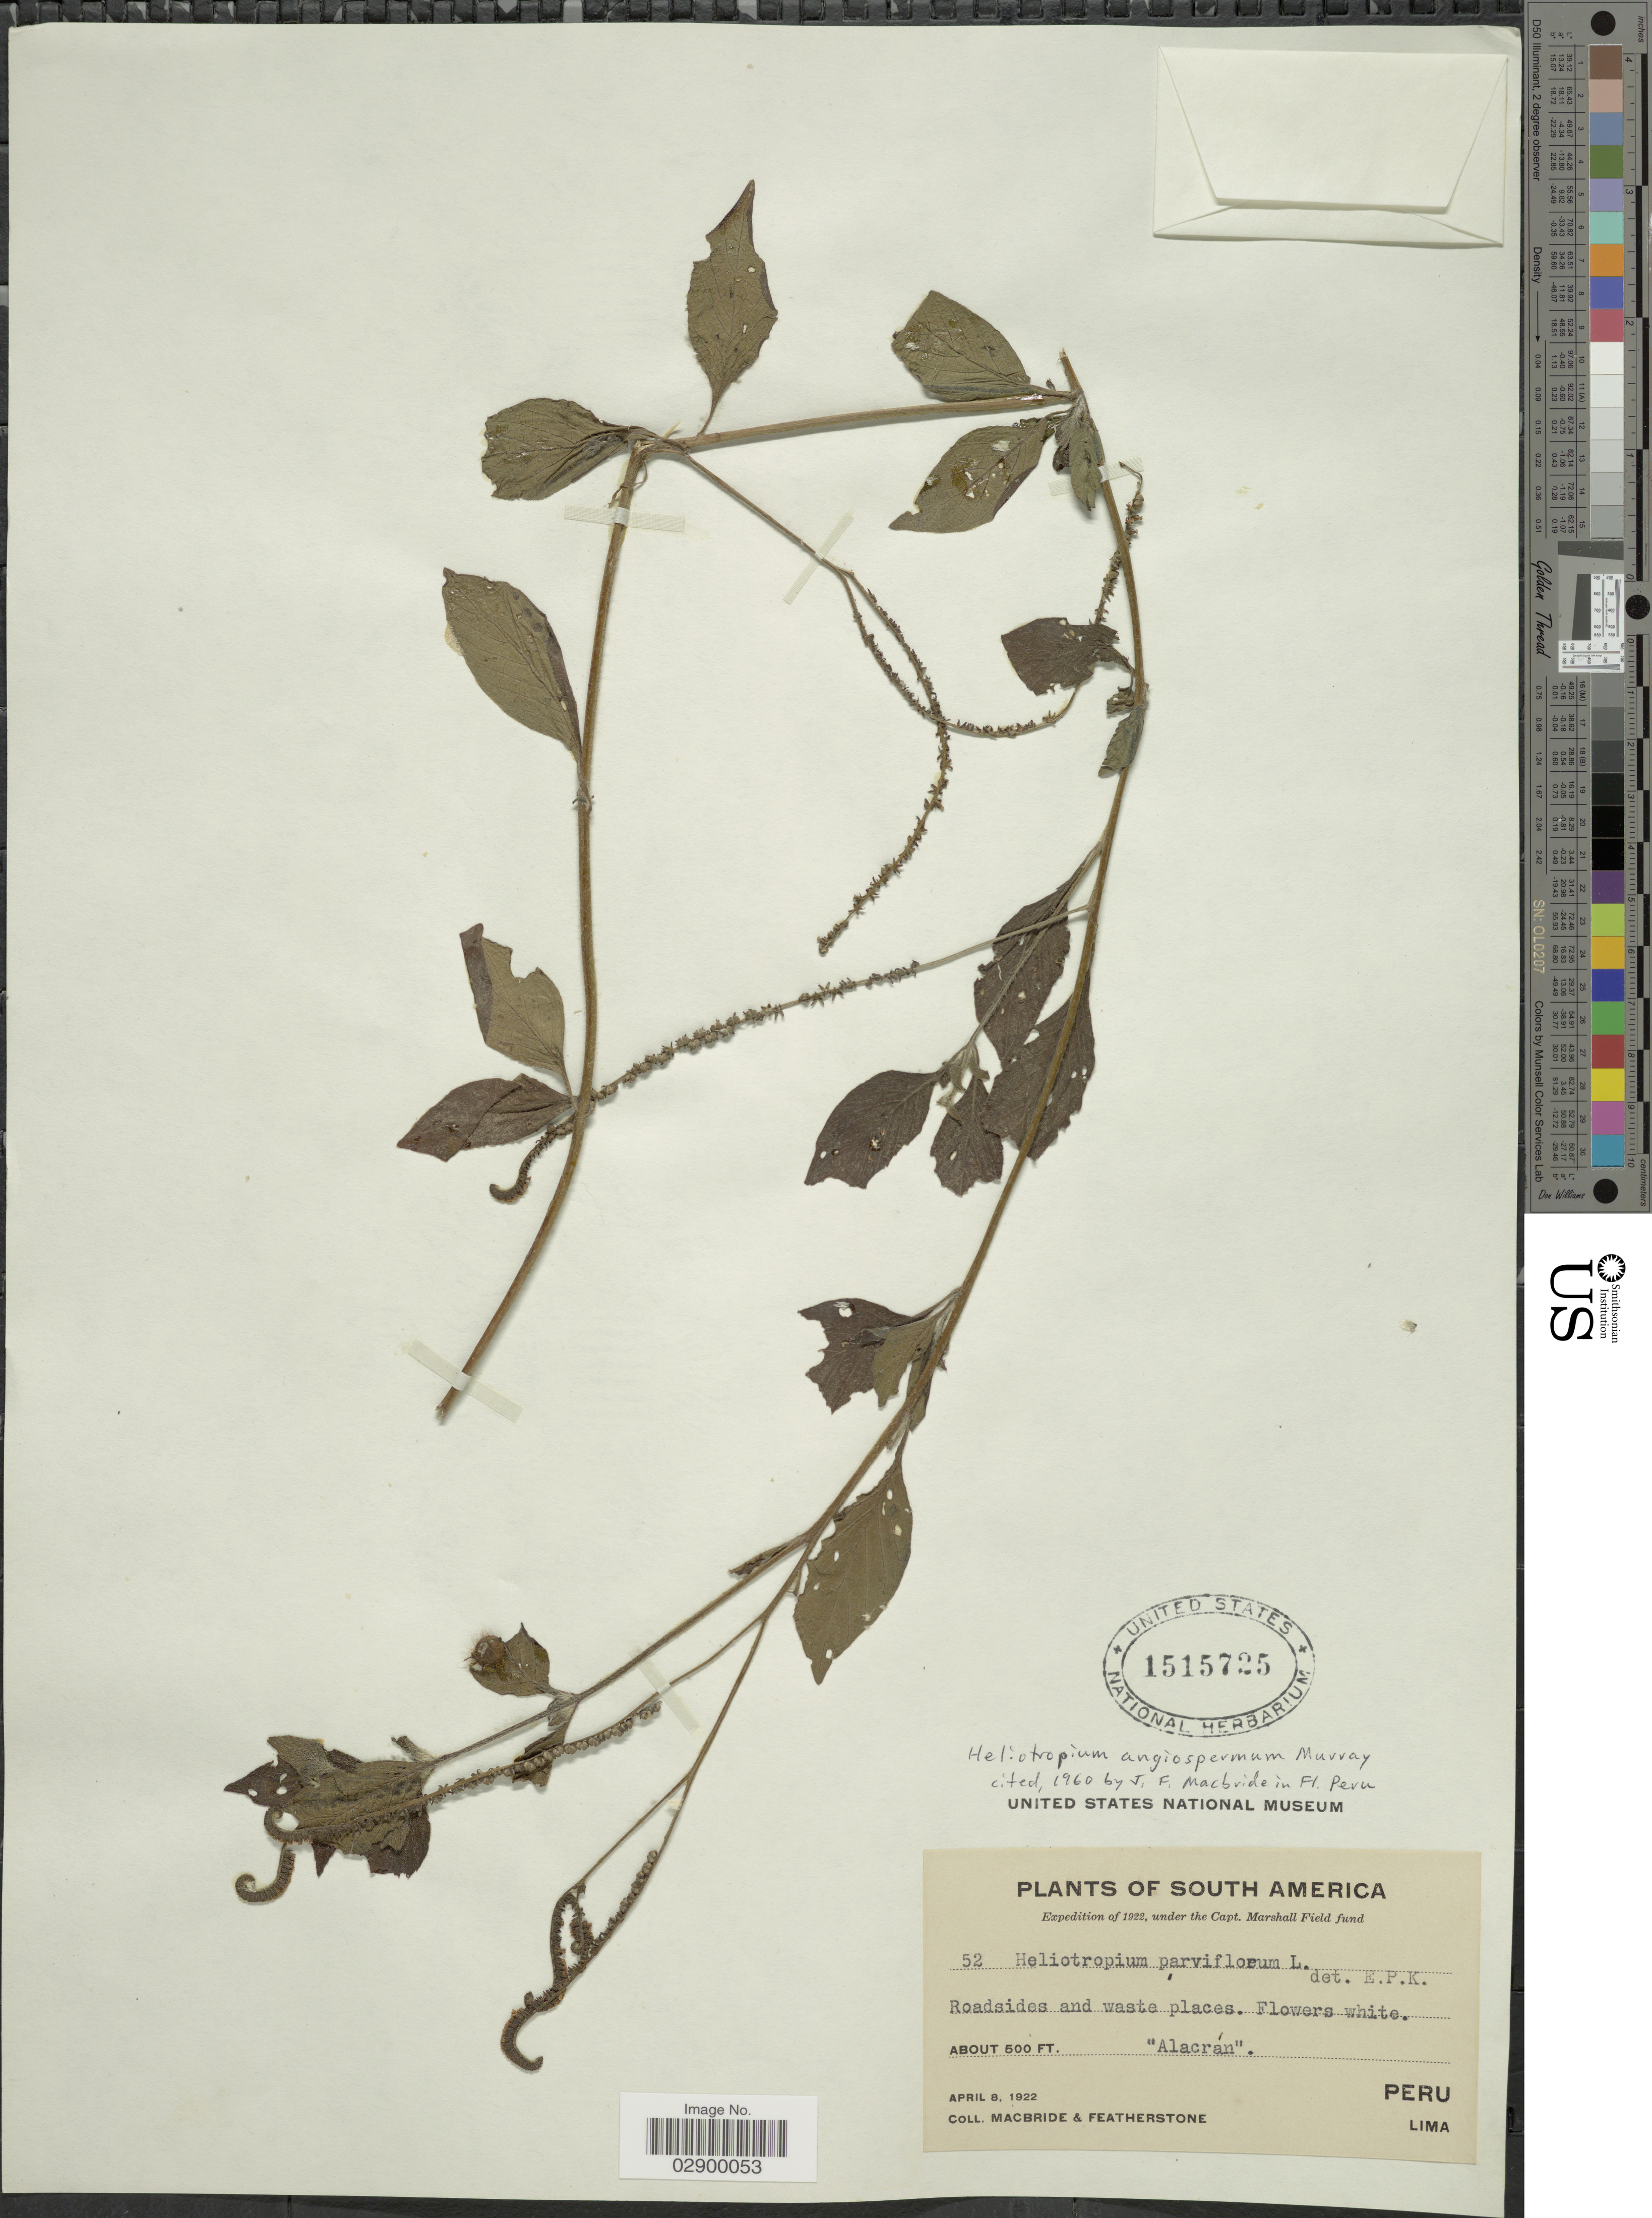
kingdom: Plantae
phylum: Tracheophyta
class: Magnoliopsida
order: Boraginales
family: Heliotropiaceae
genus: Heliotropium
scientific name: Heliotropium angiospermum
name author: Murray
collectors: Macbride, -- & -. Featherstone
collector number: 52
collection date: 1922-04-08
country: Peru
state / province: Lima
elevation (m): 152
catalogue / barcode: US 1515725